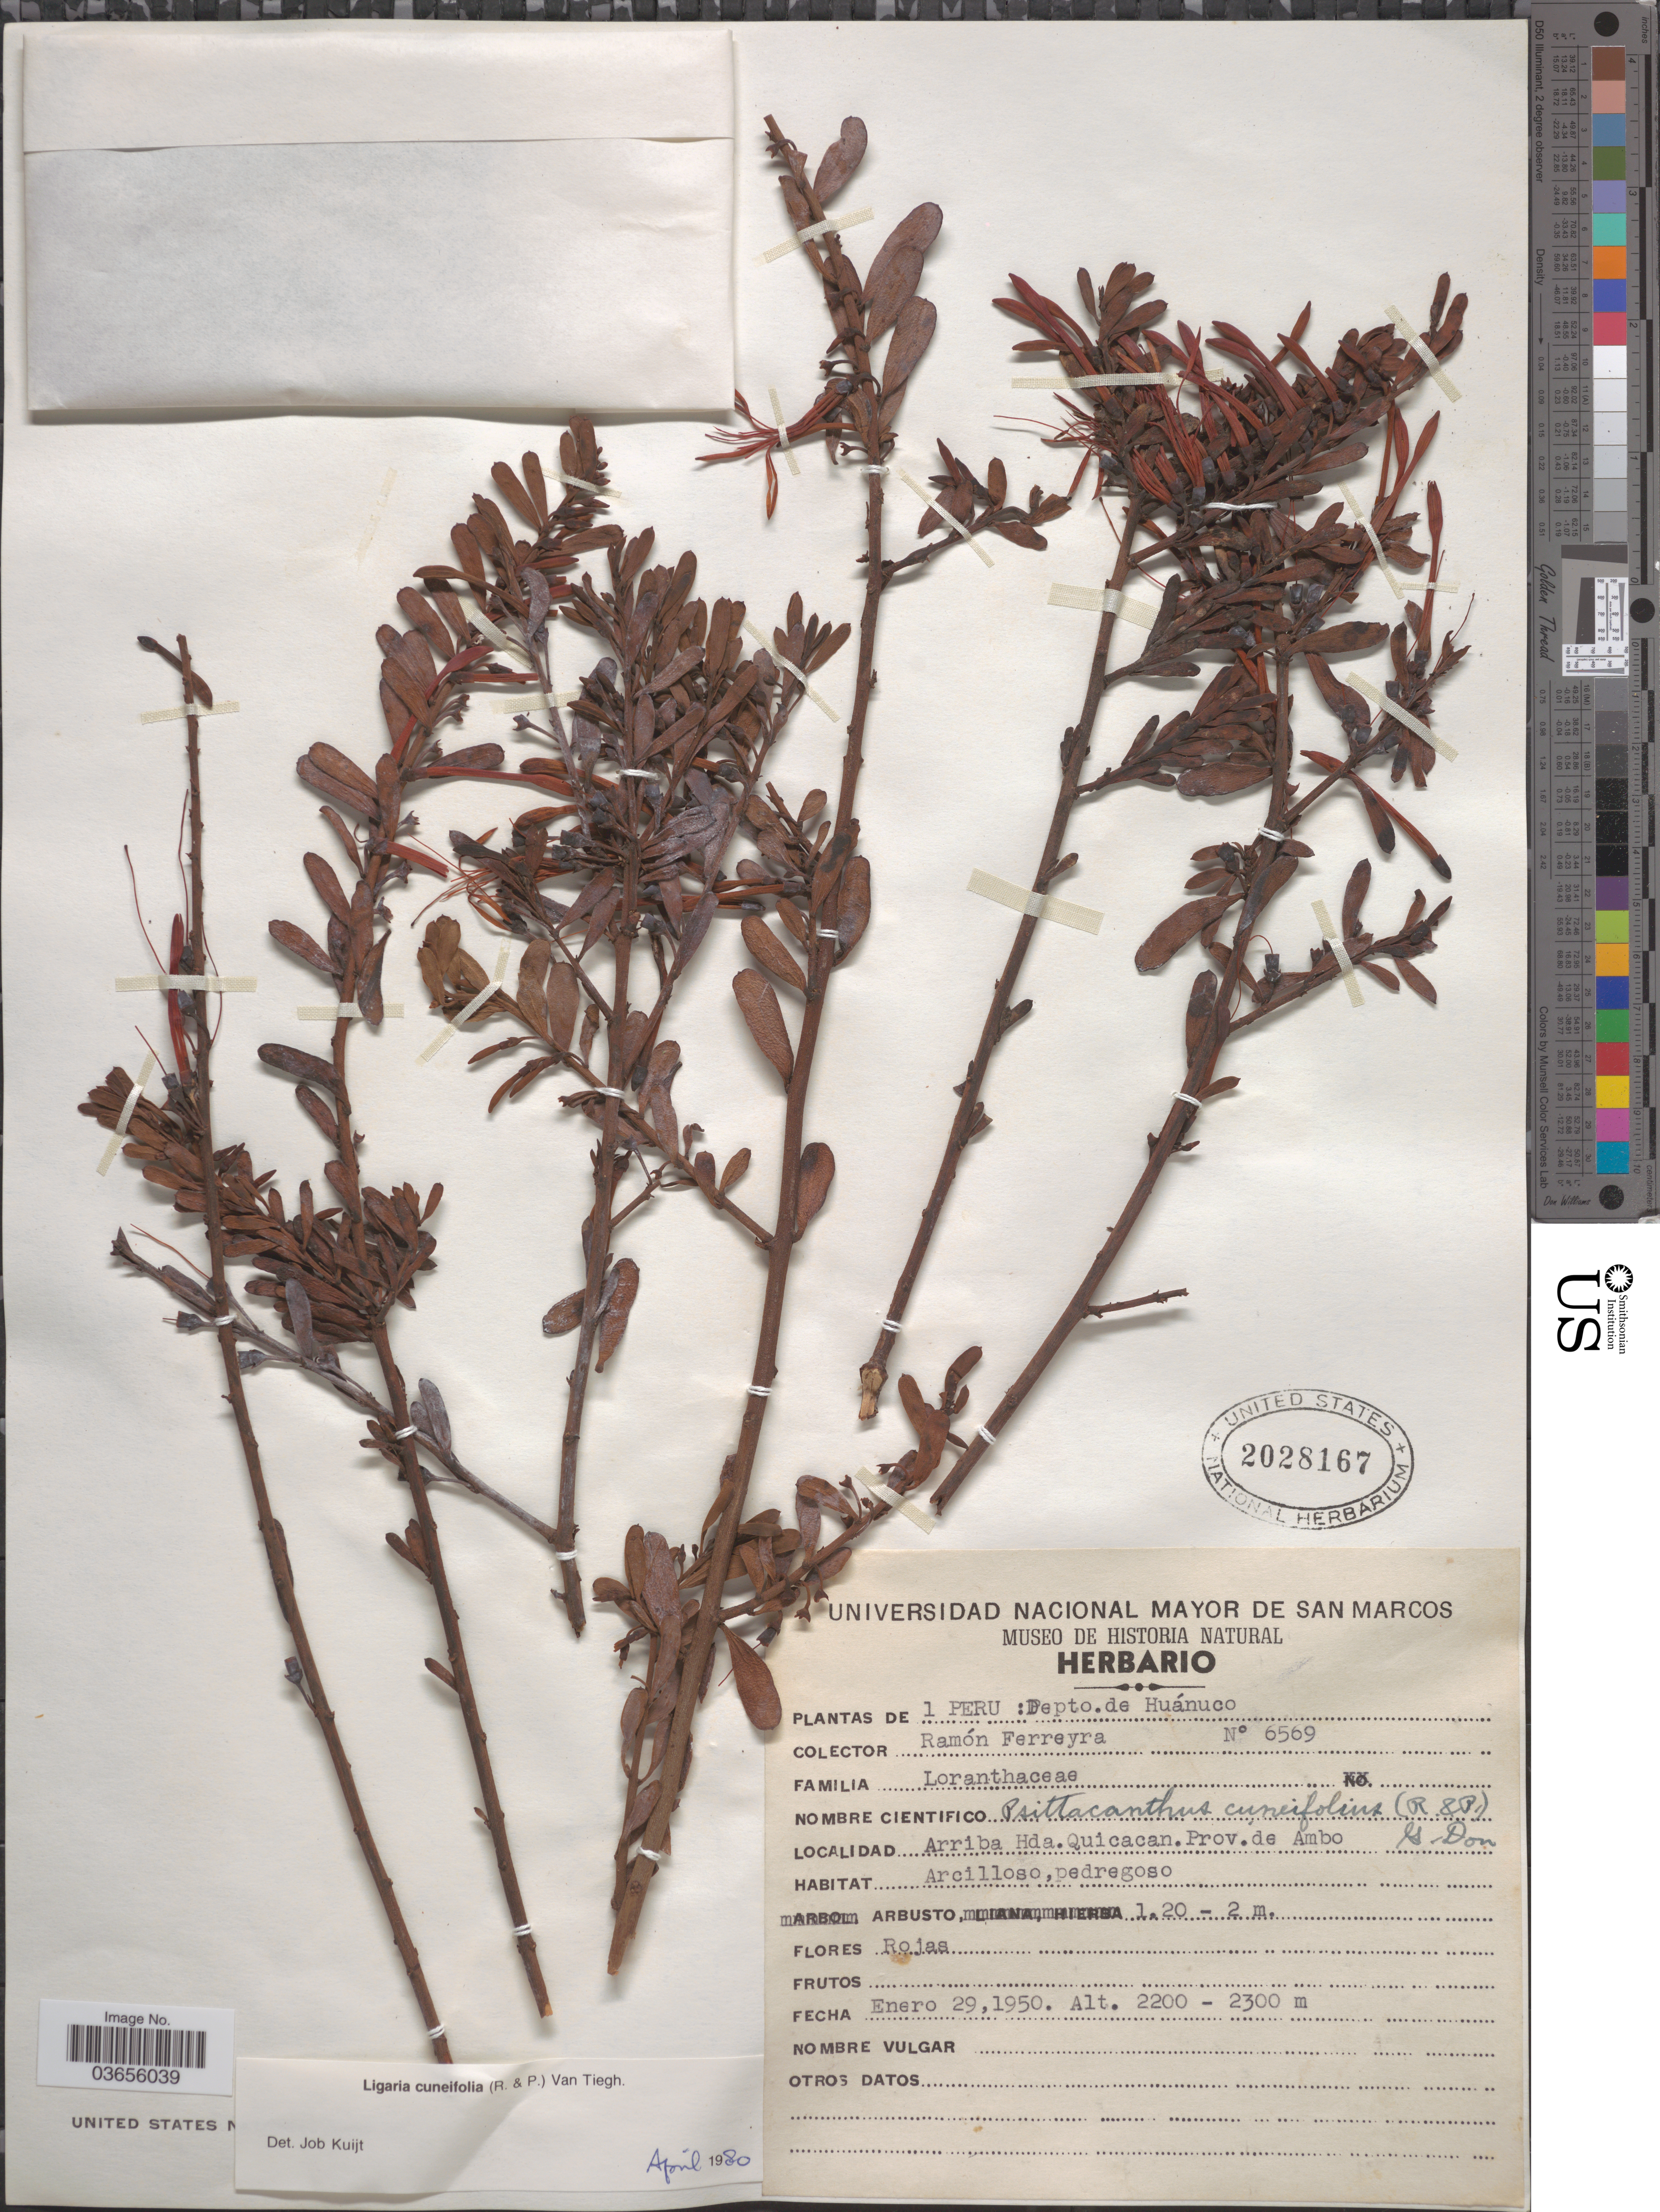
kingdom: Plantae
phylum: Tracheophyta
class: Magnoliopsida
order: Santalales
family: Loranthaceae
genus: Ligaria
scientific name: Ligaria cuneifolia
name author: (Ruiz & Pav.) Tiegh.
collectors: R. A. Ferreyra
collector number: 6569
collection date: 1950-01-29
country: Peru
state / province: Huánuco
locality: Depto. de Huánuco. Arriba Hda. Quicacan. Prov. de Ambo.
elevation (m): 2200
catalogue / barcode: US 2028167